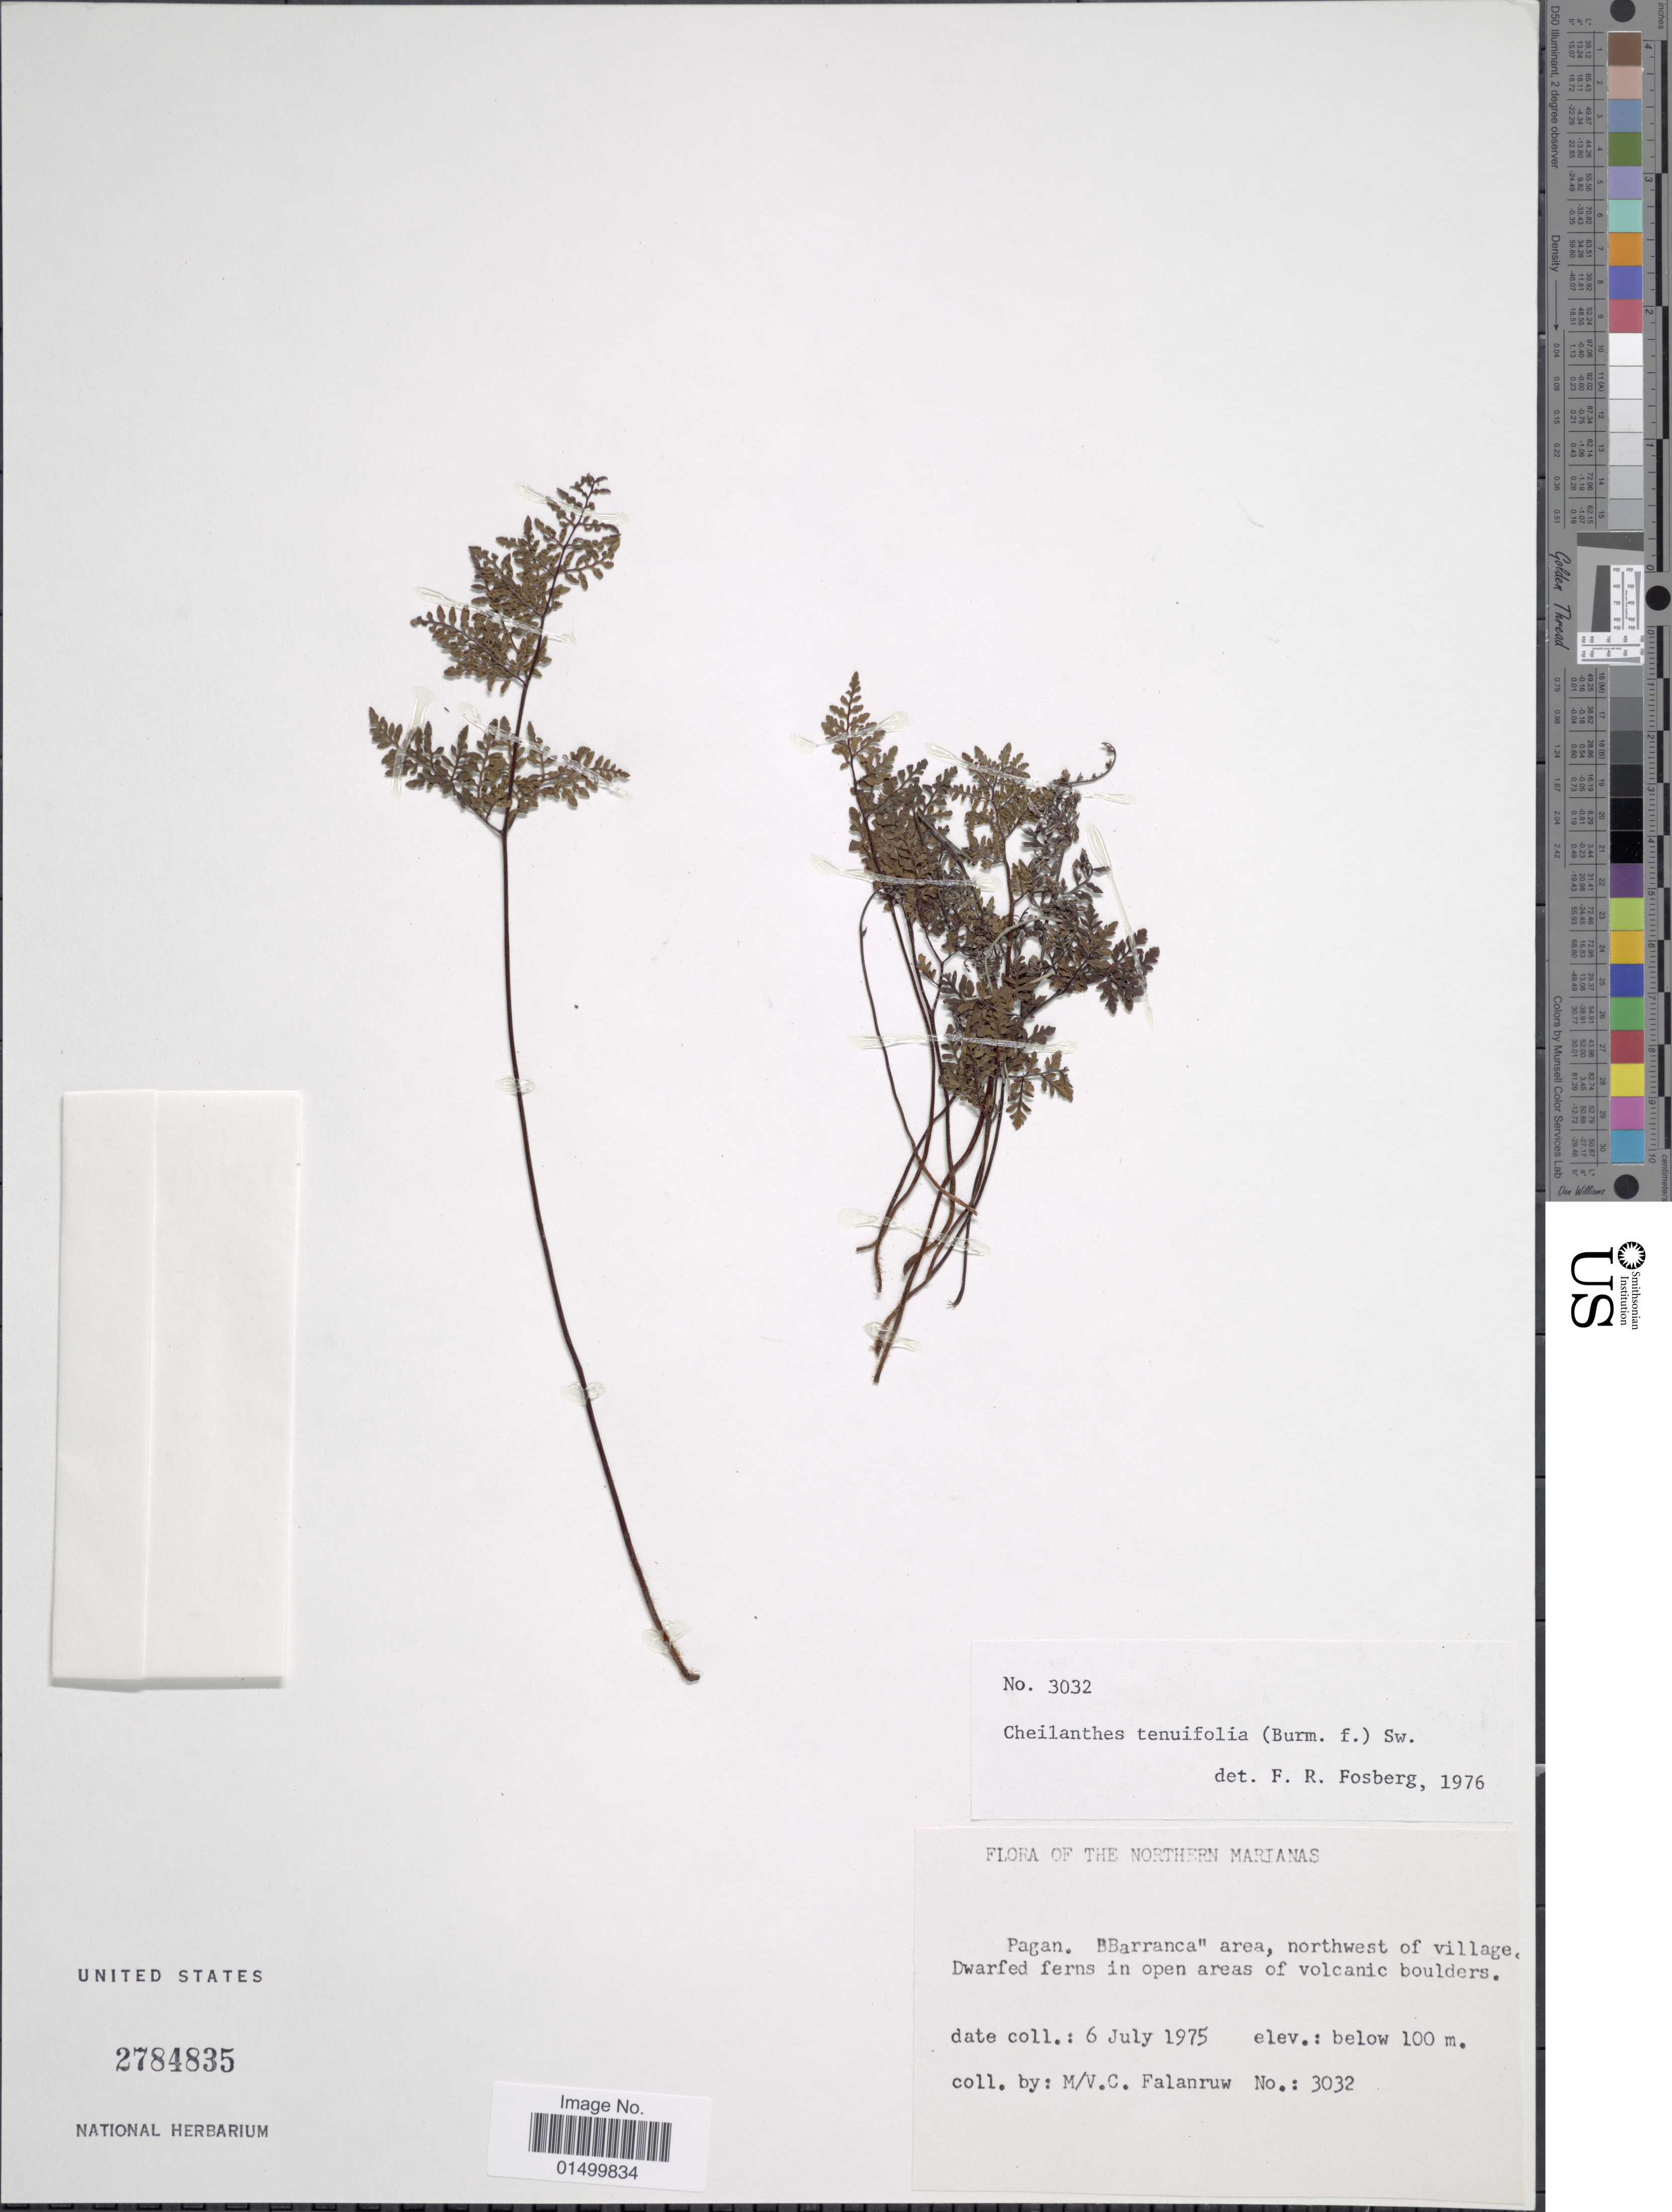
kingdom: Plantae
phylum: Tracheophyta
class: Polypodiopsida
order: Polypodiales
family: Pteridaceae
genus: Cheilanthes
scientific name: Cheilanthes tenuifolia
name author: (Burm. f.) Sw.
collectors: M. V. Falanruw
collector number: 3032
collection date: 1975-07-06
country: Northern Mariana Islands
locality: Pagan, Barranca area, northwest of village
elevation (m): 100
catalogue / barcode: US 2784835